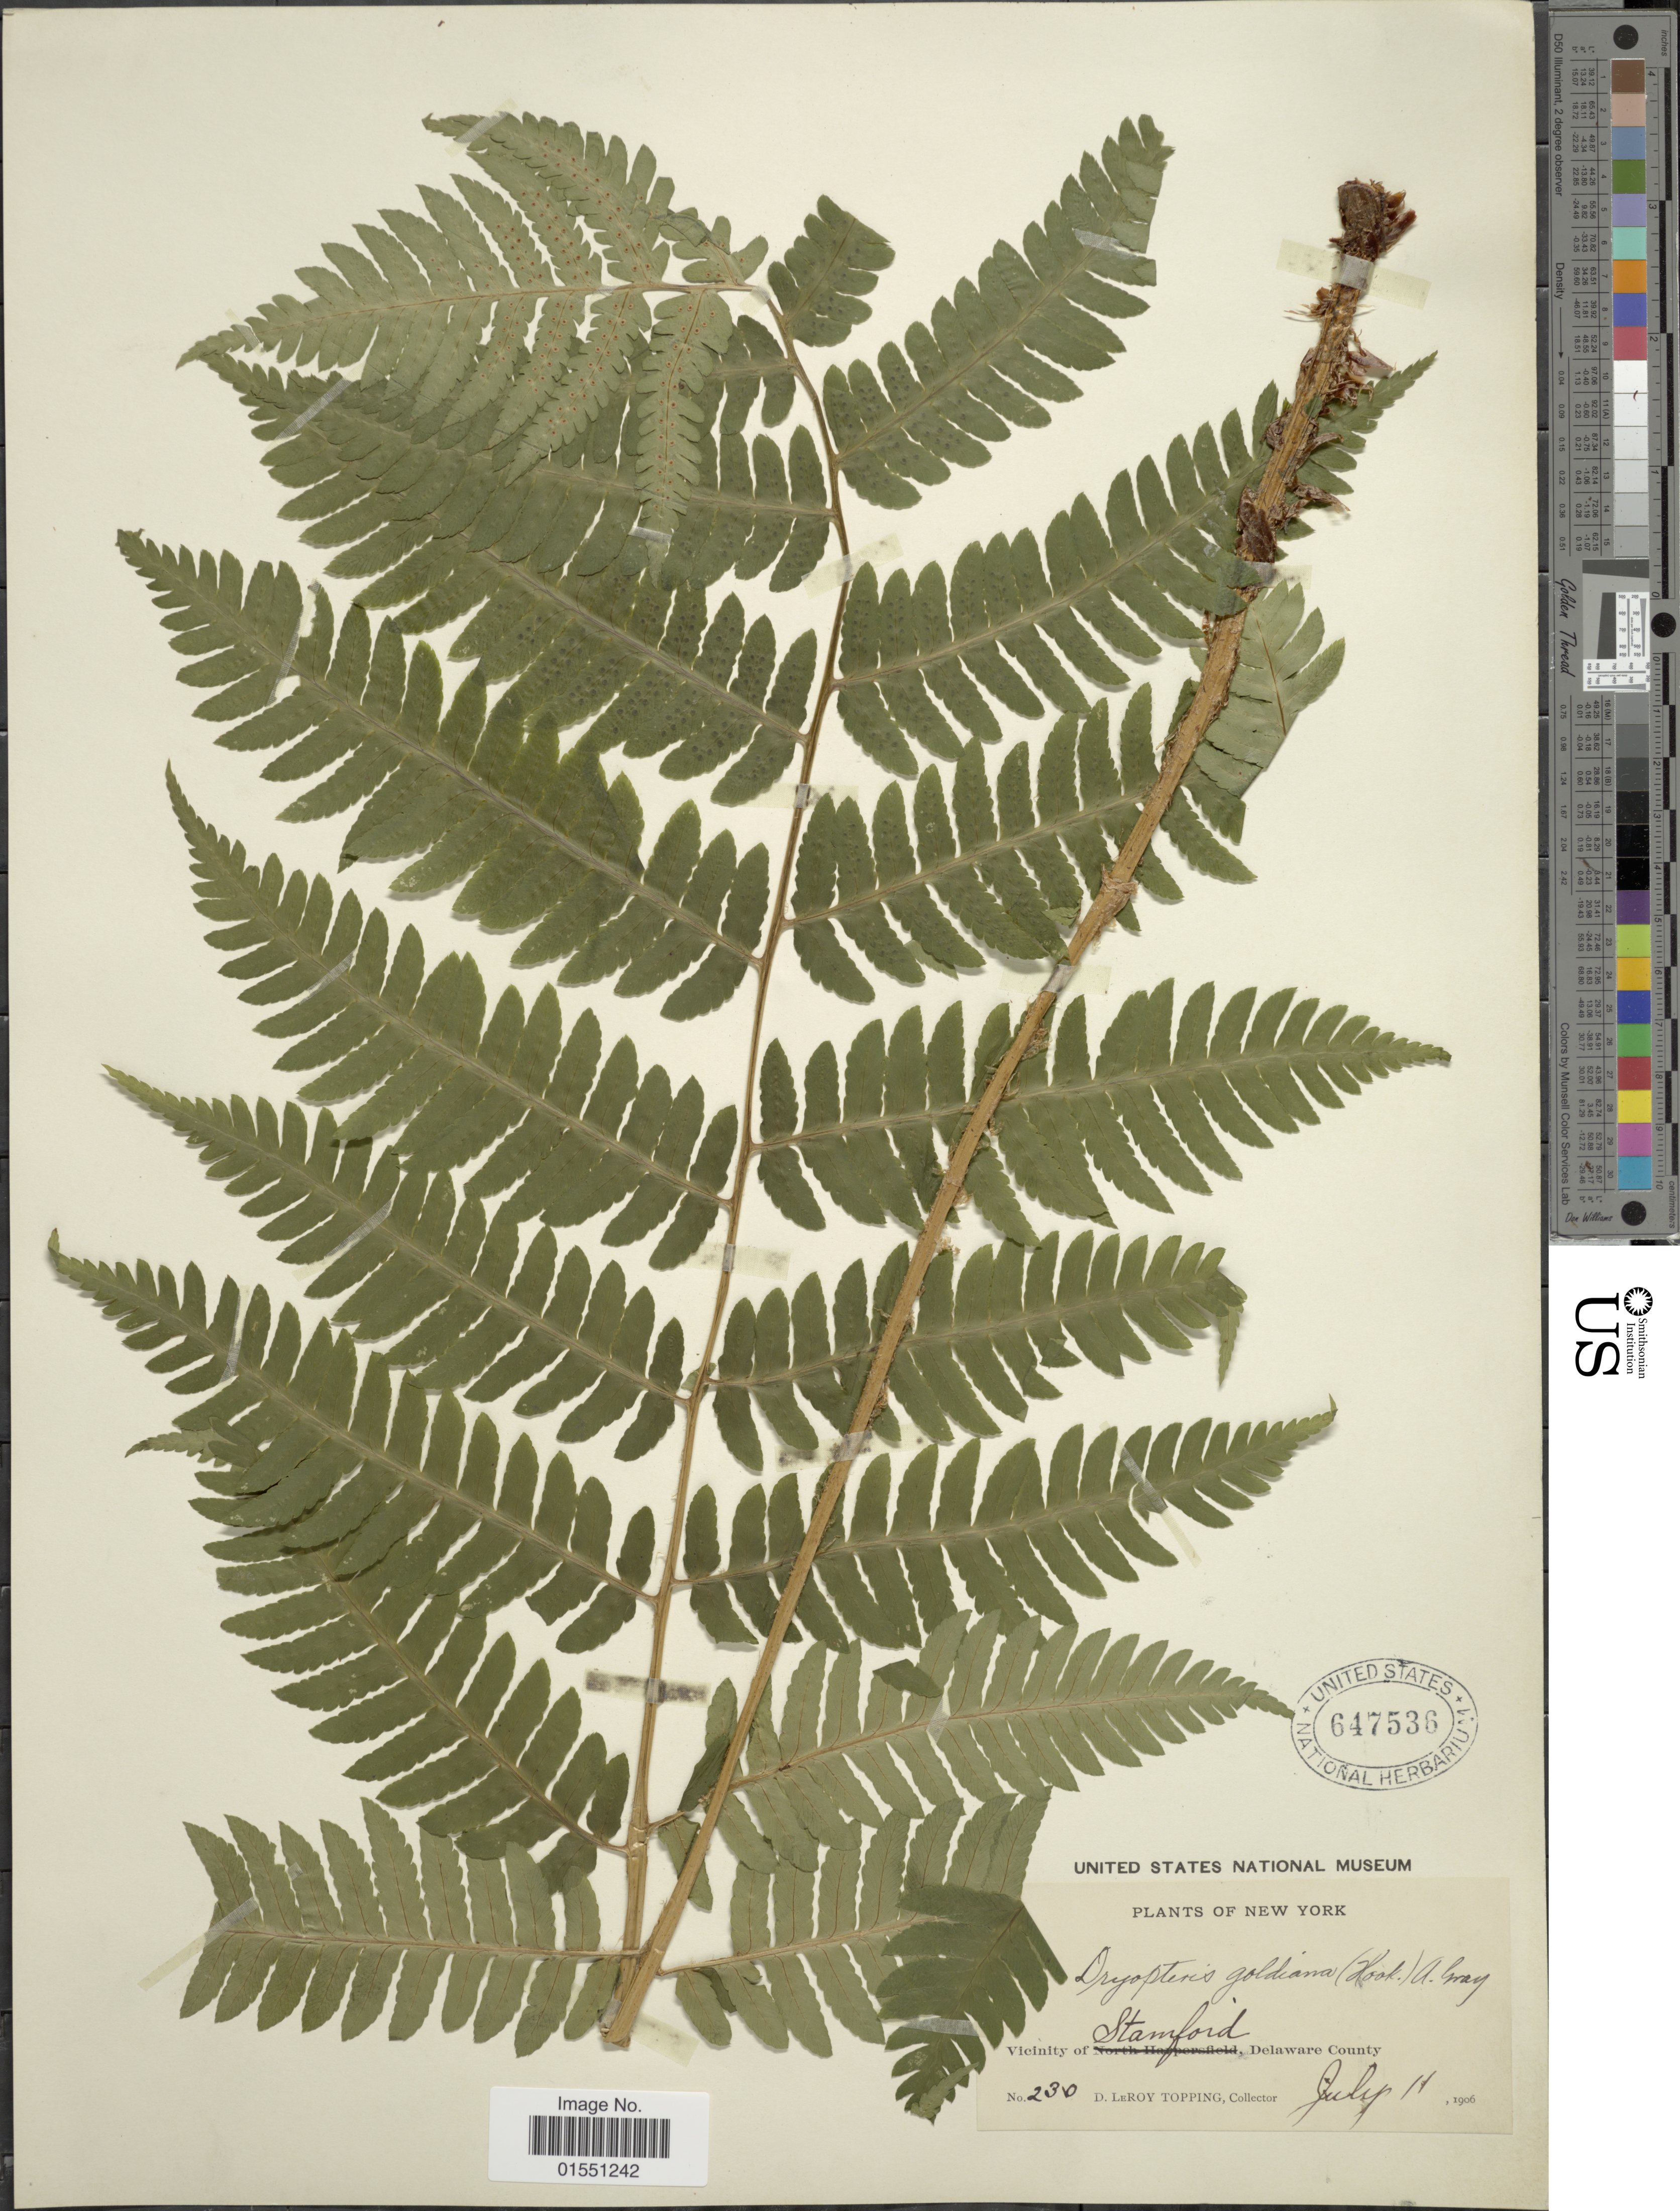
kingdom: Plantae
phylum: Tracheophyta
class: Polypodiopsida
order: Polypodiales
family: Dryopteridaceae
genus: Dryopteris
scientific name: Dryopteris goldiana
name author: (Hook. ex Goldie) A. Gray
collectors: D. L. Topping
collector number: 230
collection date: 1906-07-11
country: United States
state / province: New York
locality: Vicinity of Stamford, Delaware County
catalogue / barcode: US 647536